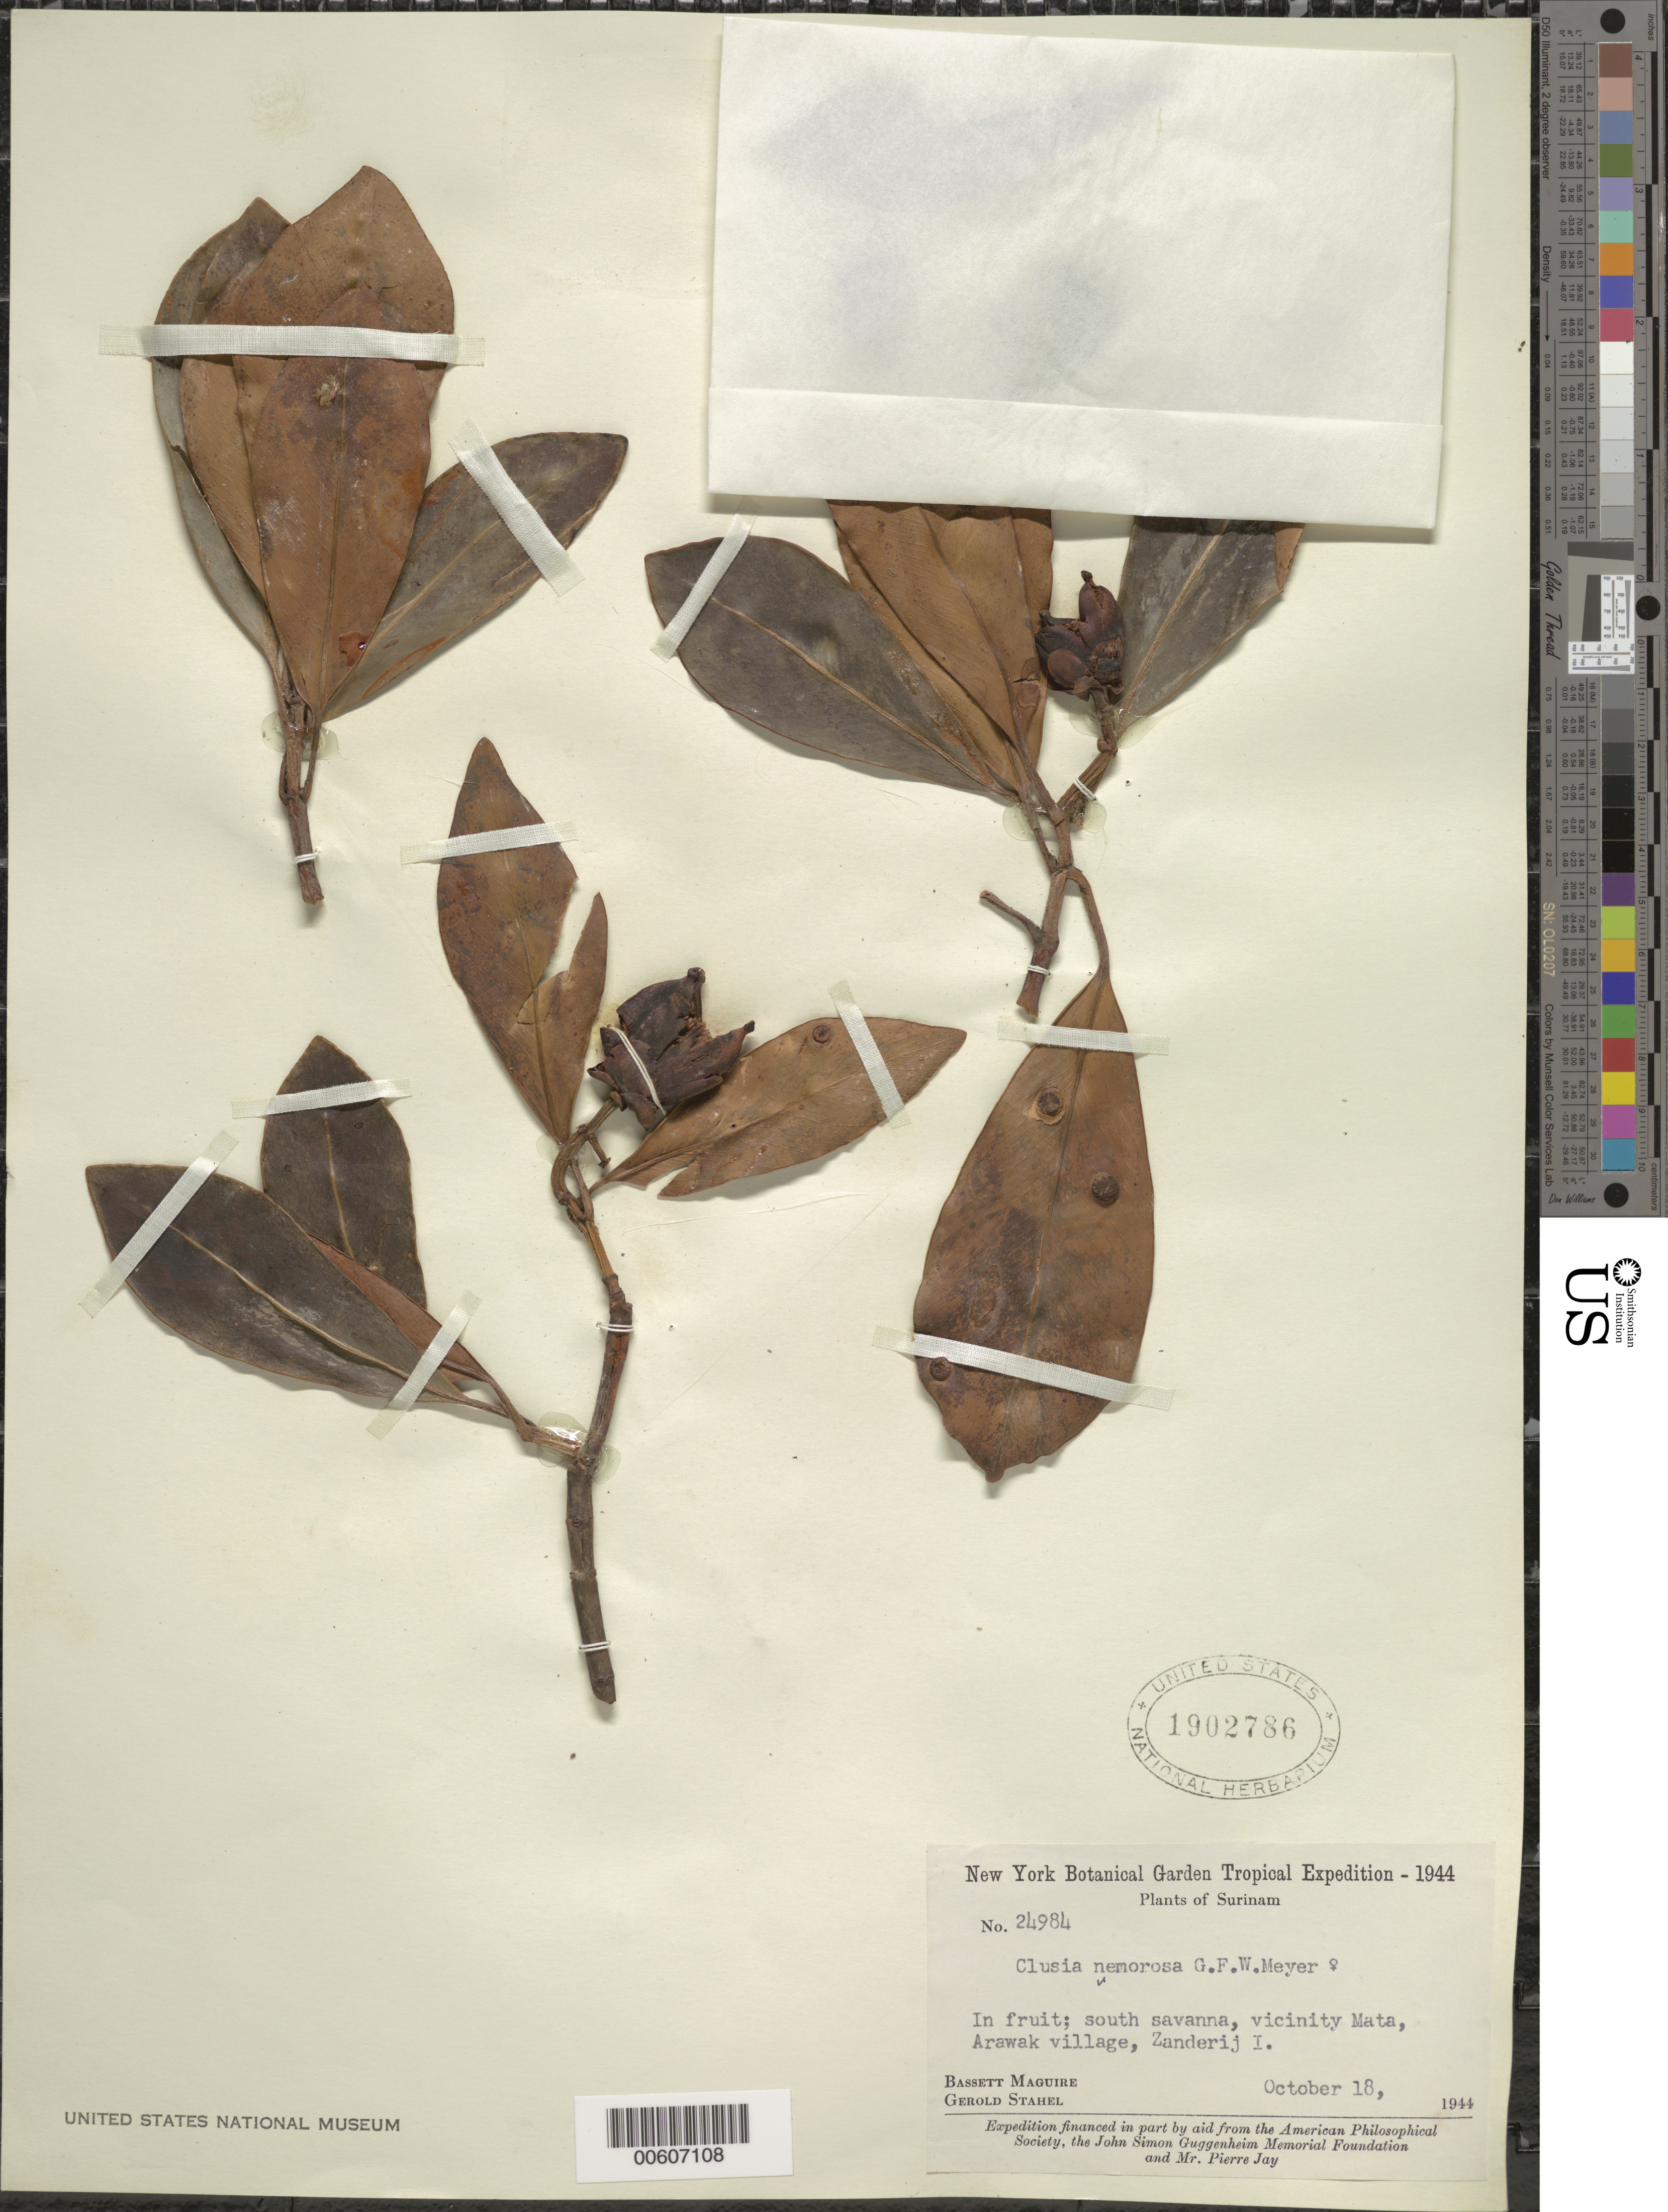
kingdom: Plantae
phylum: Tracheophyta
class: Magnoliopsida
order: Malpighiales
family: Clusiaceae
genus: Clusia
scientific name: Clusia nemorosa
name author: G. Mey.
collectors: B. Maguire & G. Stahel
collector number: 24984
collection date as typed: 18-Oct-44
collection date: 1944-10-18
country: Suriname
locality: Zanderij I., Mata vic., Arawak village of Mata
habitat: South savanna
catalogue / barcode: US 1902786